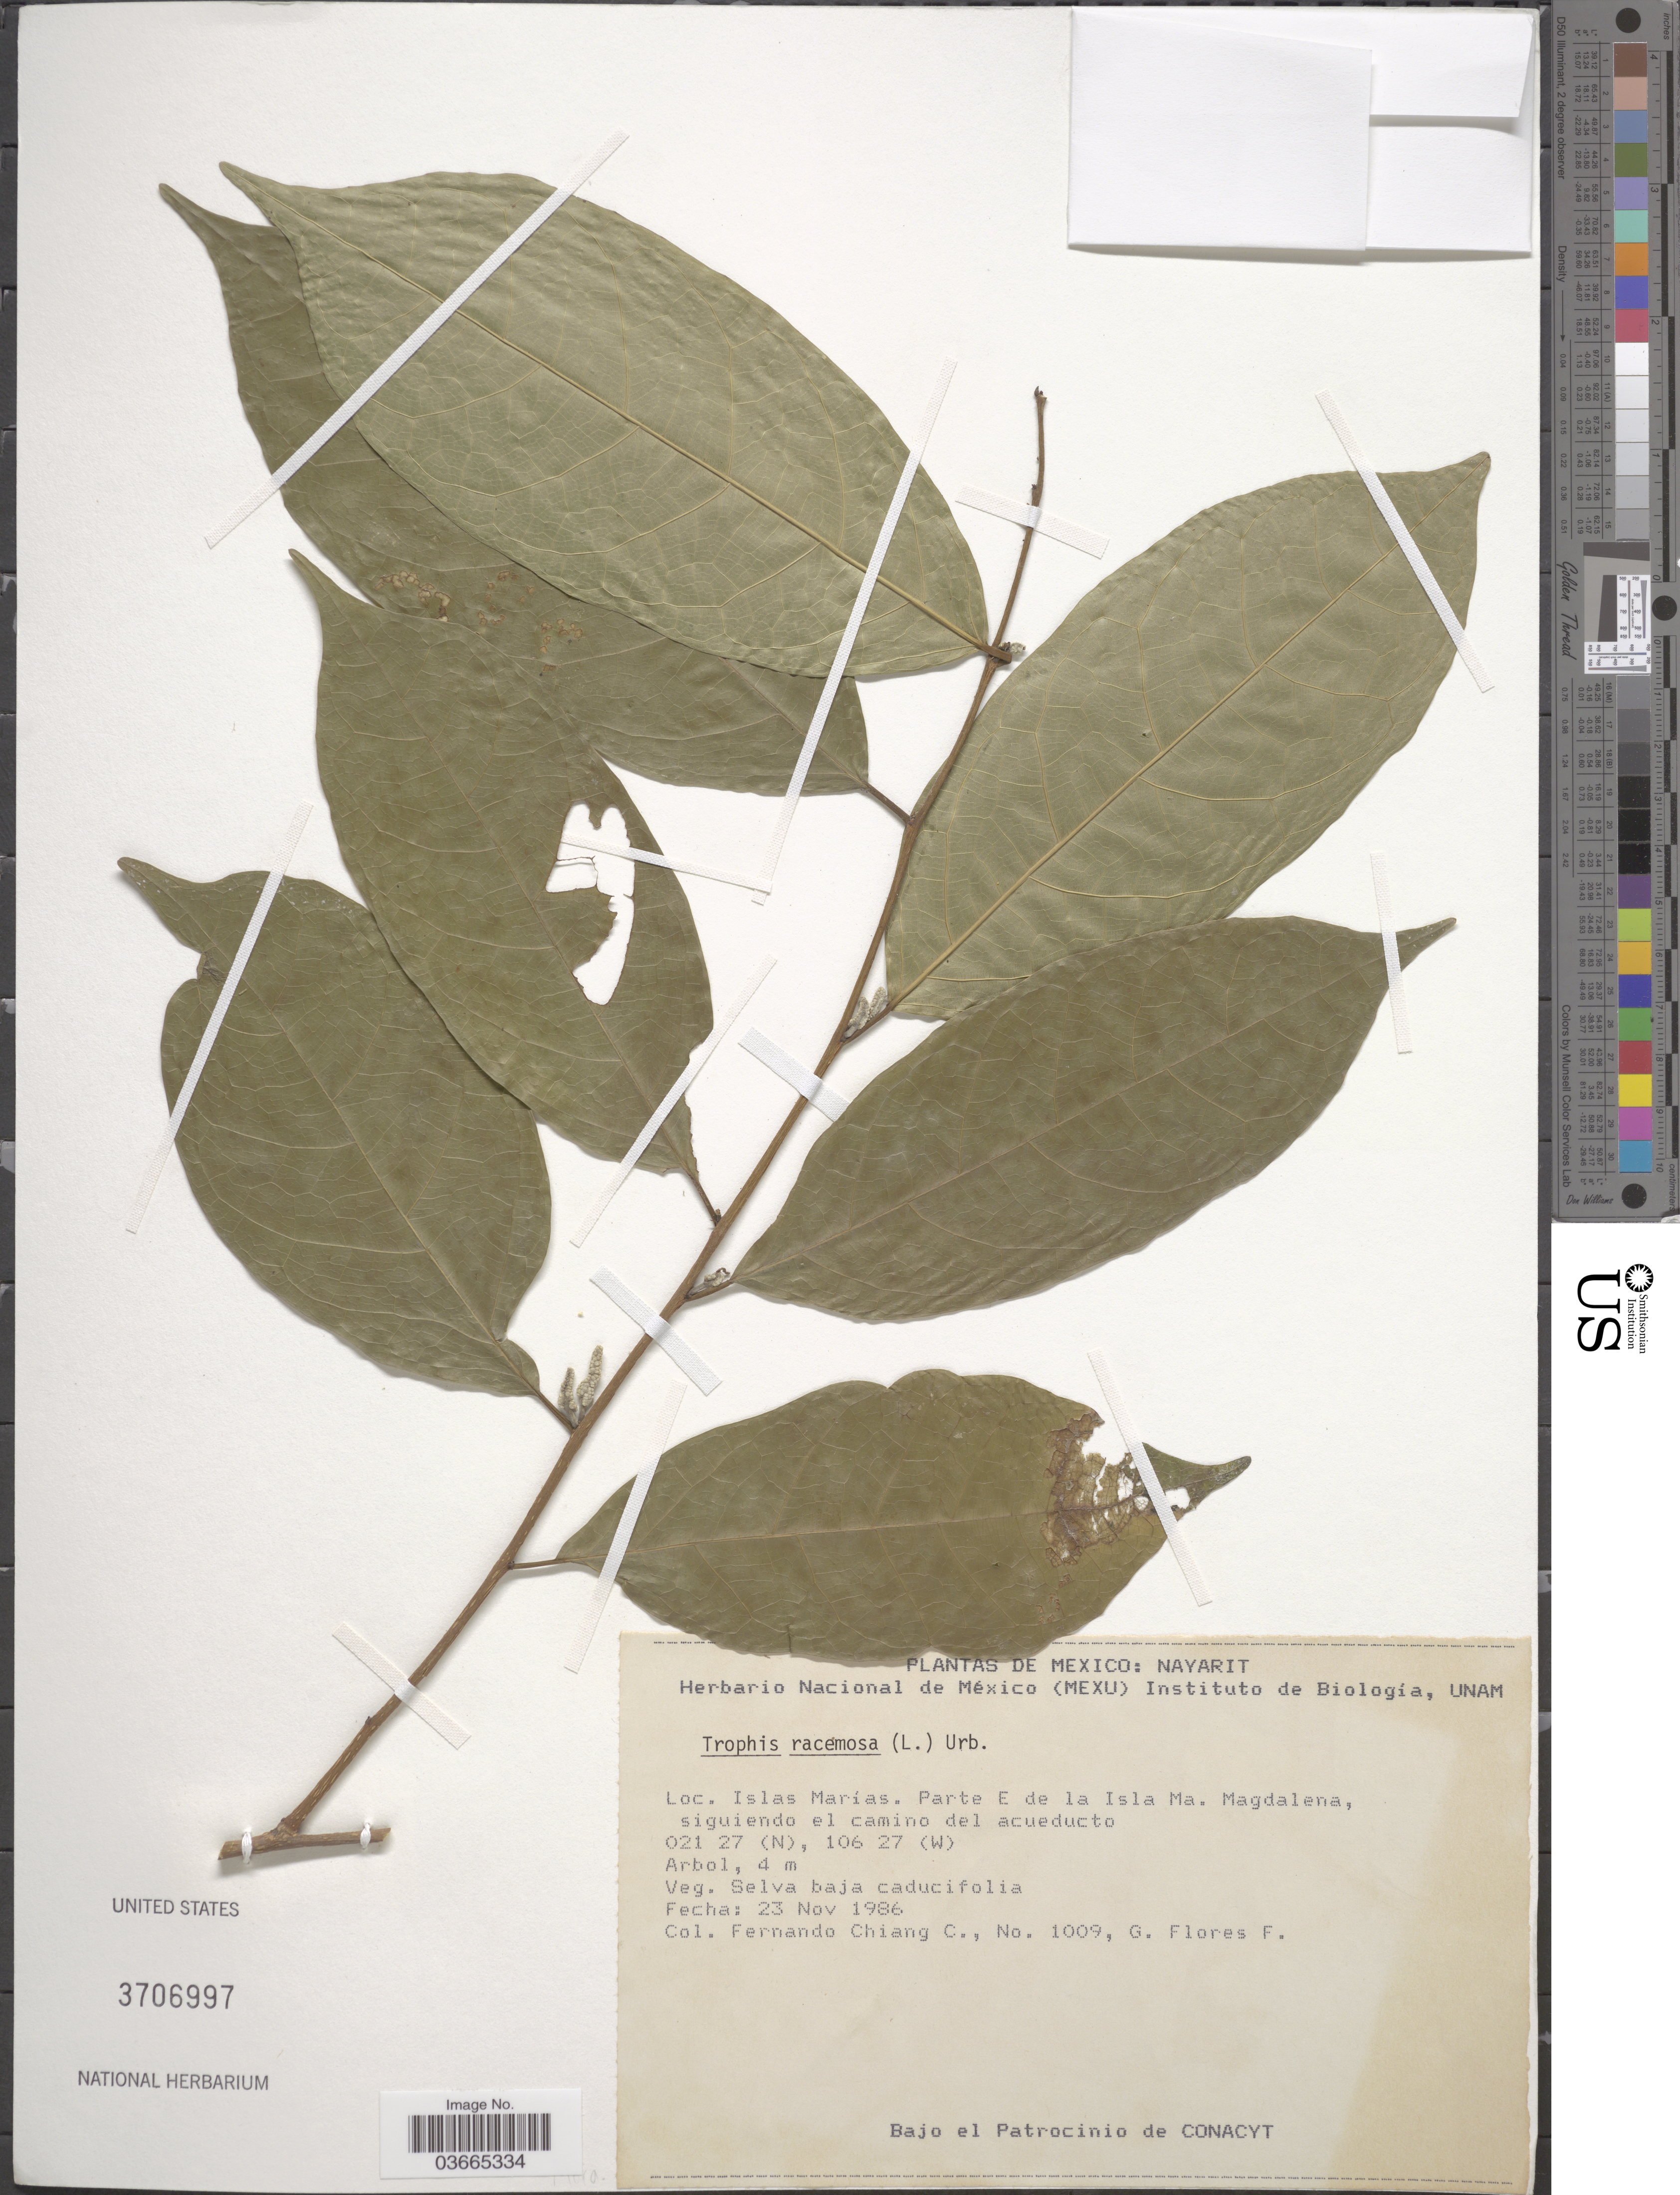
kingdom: Plantae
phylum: Tracheophyta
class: Magnoliopsida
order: Rosales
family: Moraceae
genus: Trophis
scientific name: Trophis racemosa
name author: (L.) Urb.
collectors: F. Chiang C. & G. Flores F.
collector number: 1009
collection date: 1986-11-23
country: Mexico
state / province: Nayarit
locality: Islas Marías. Parte E de la Isla Ma. Magdalena.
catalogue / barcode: US 3706997